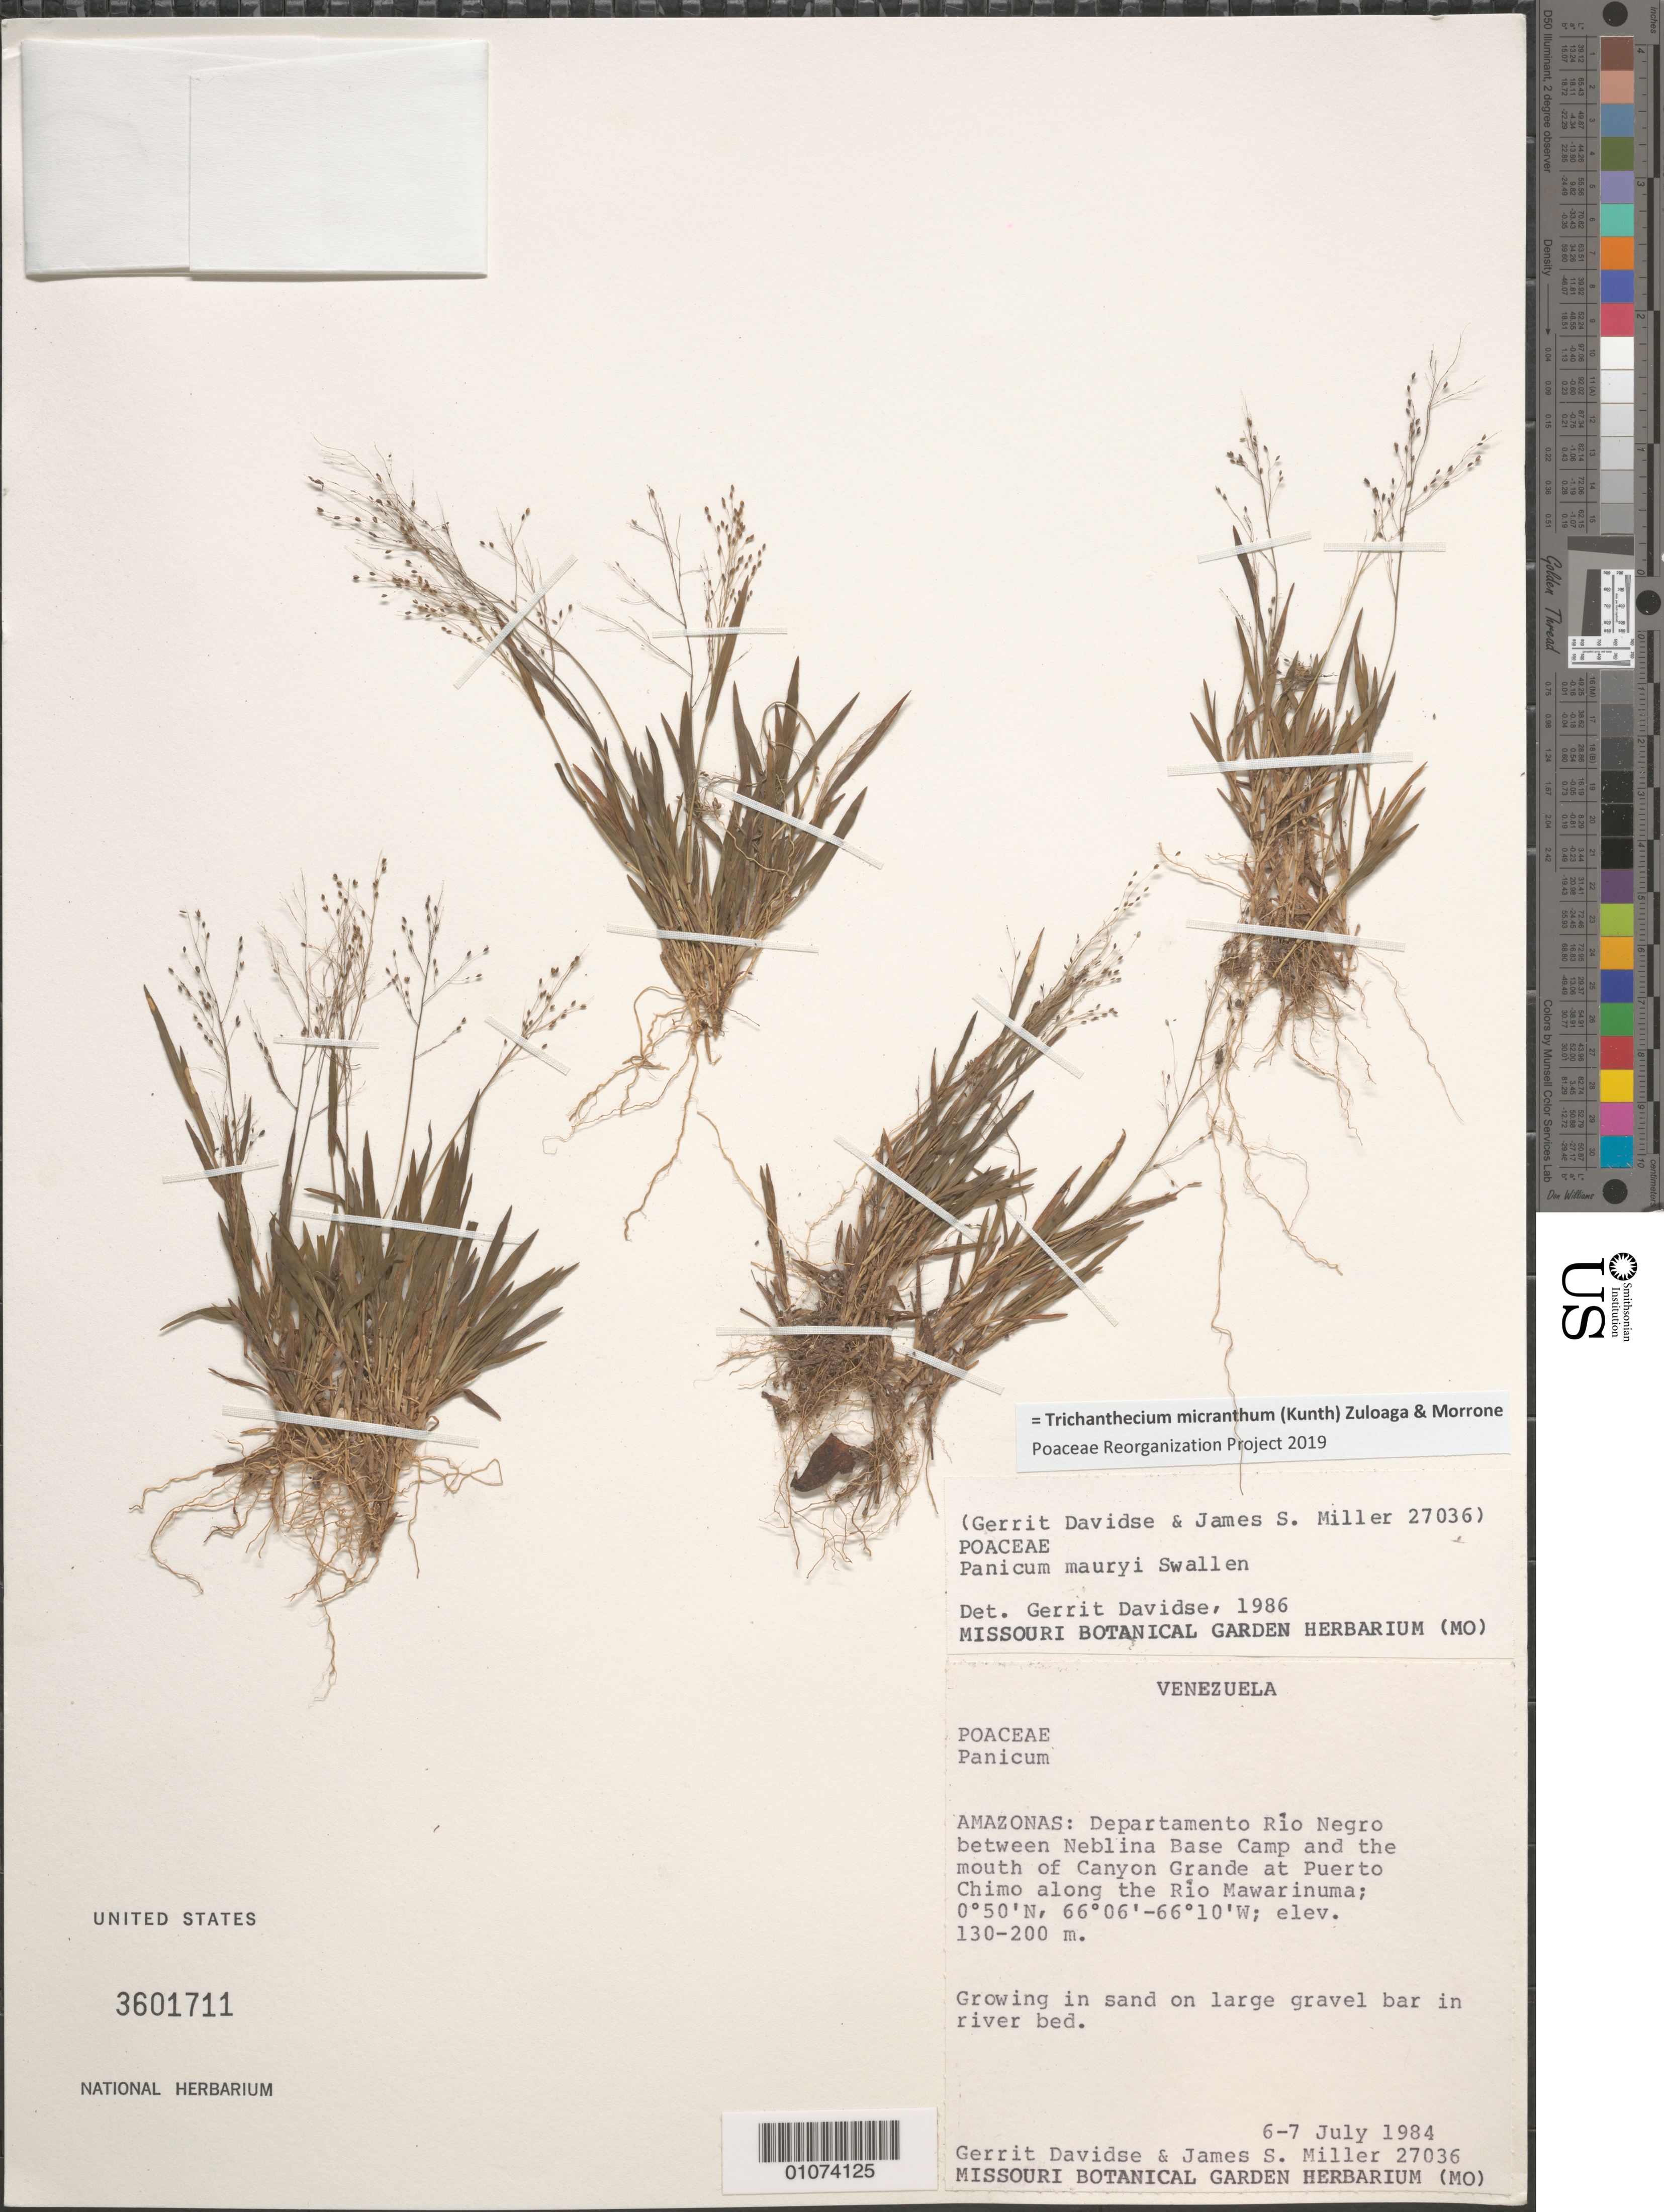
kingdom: Plantae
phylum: Tracheophyta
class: Liliopsida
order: Poales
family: Poaceae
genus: Trichanthecium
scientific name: Trichanthecium micranthum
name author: (Kunth) Zuloaga & Morrone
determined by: Poaceae Reorganization Project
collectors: G. Davidse & J. S. Miller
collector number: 27036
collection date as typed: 6-Jul-84 to 7-Jul-84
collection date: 1984-07-06/1984-07-07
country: Venezuela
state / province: Amazonas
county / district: Río Negro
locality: Neblina Base Camp to mouth of Canyon Grande, along Río Mawarinuma, at Puerto Chimo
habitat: Growing in sand on large gravel bar in river bed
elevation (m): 130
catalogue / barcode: US 3601711